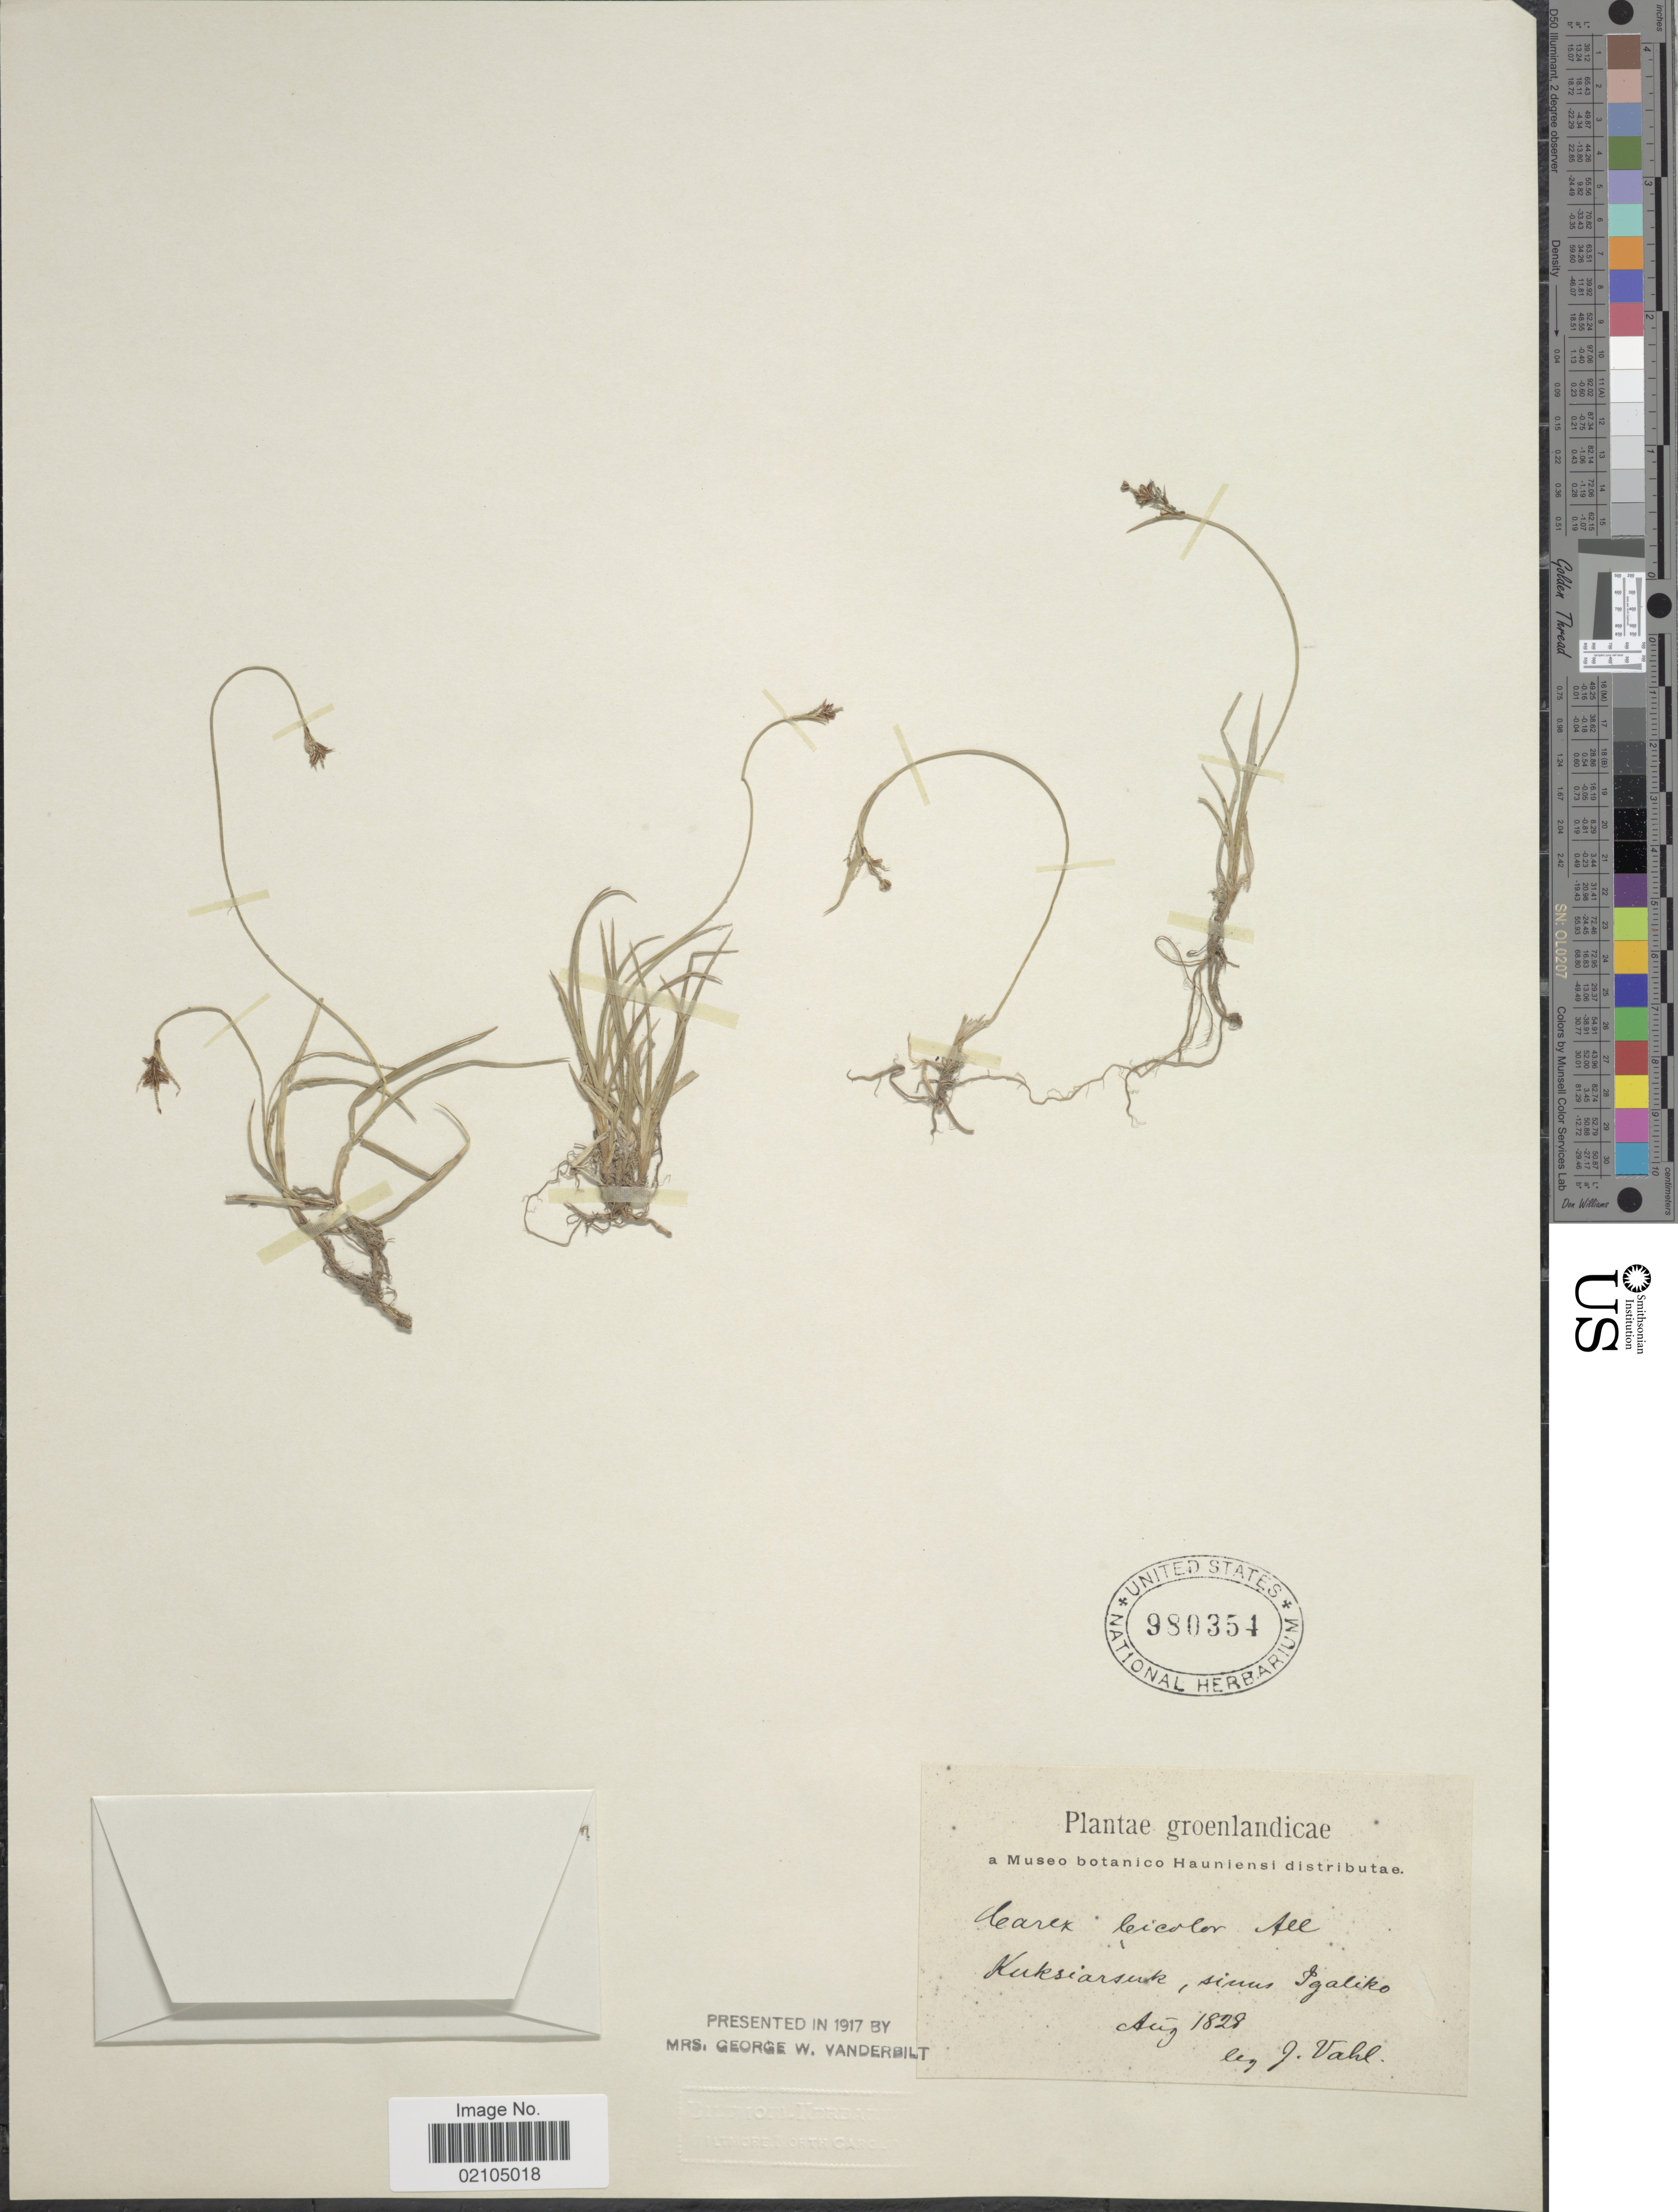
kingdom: Plantae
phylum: Tracheophyta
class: Liliopsida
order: Poales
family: Cyperaceae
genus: Carex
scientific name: Carex bicolor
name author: Bellardi ex All.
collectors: J. Vahl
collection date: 1828-08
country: Greenland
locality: Kuksiarsuk, sinus Igaliko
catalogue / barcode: US 980354